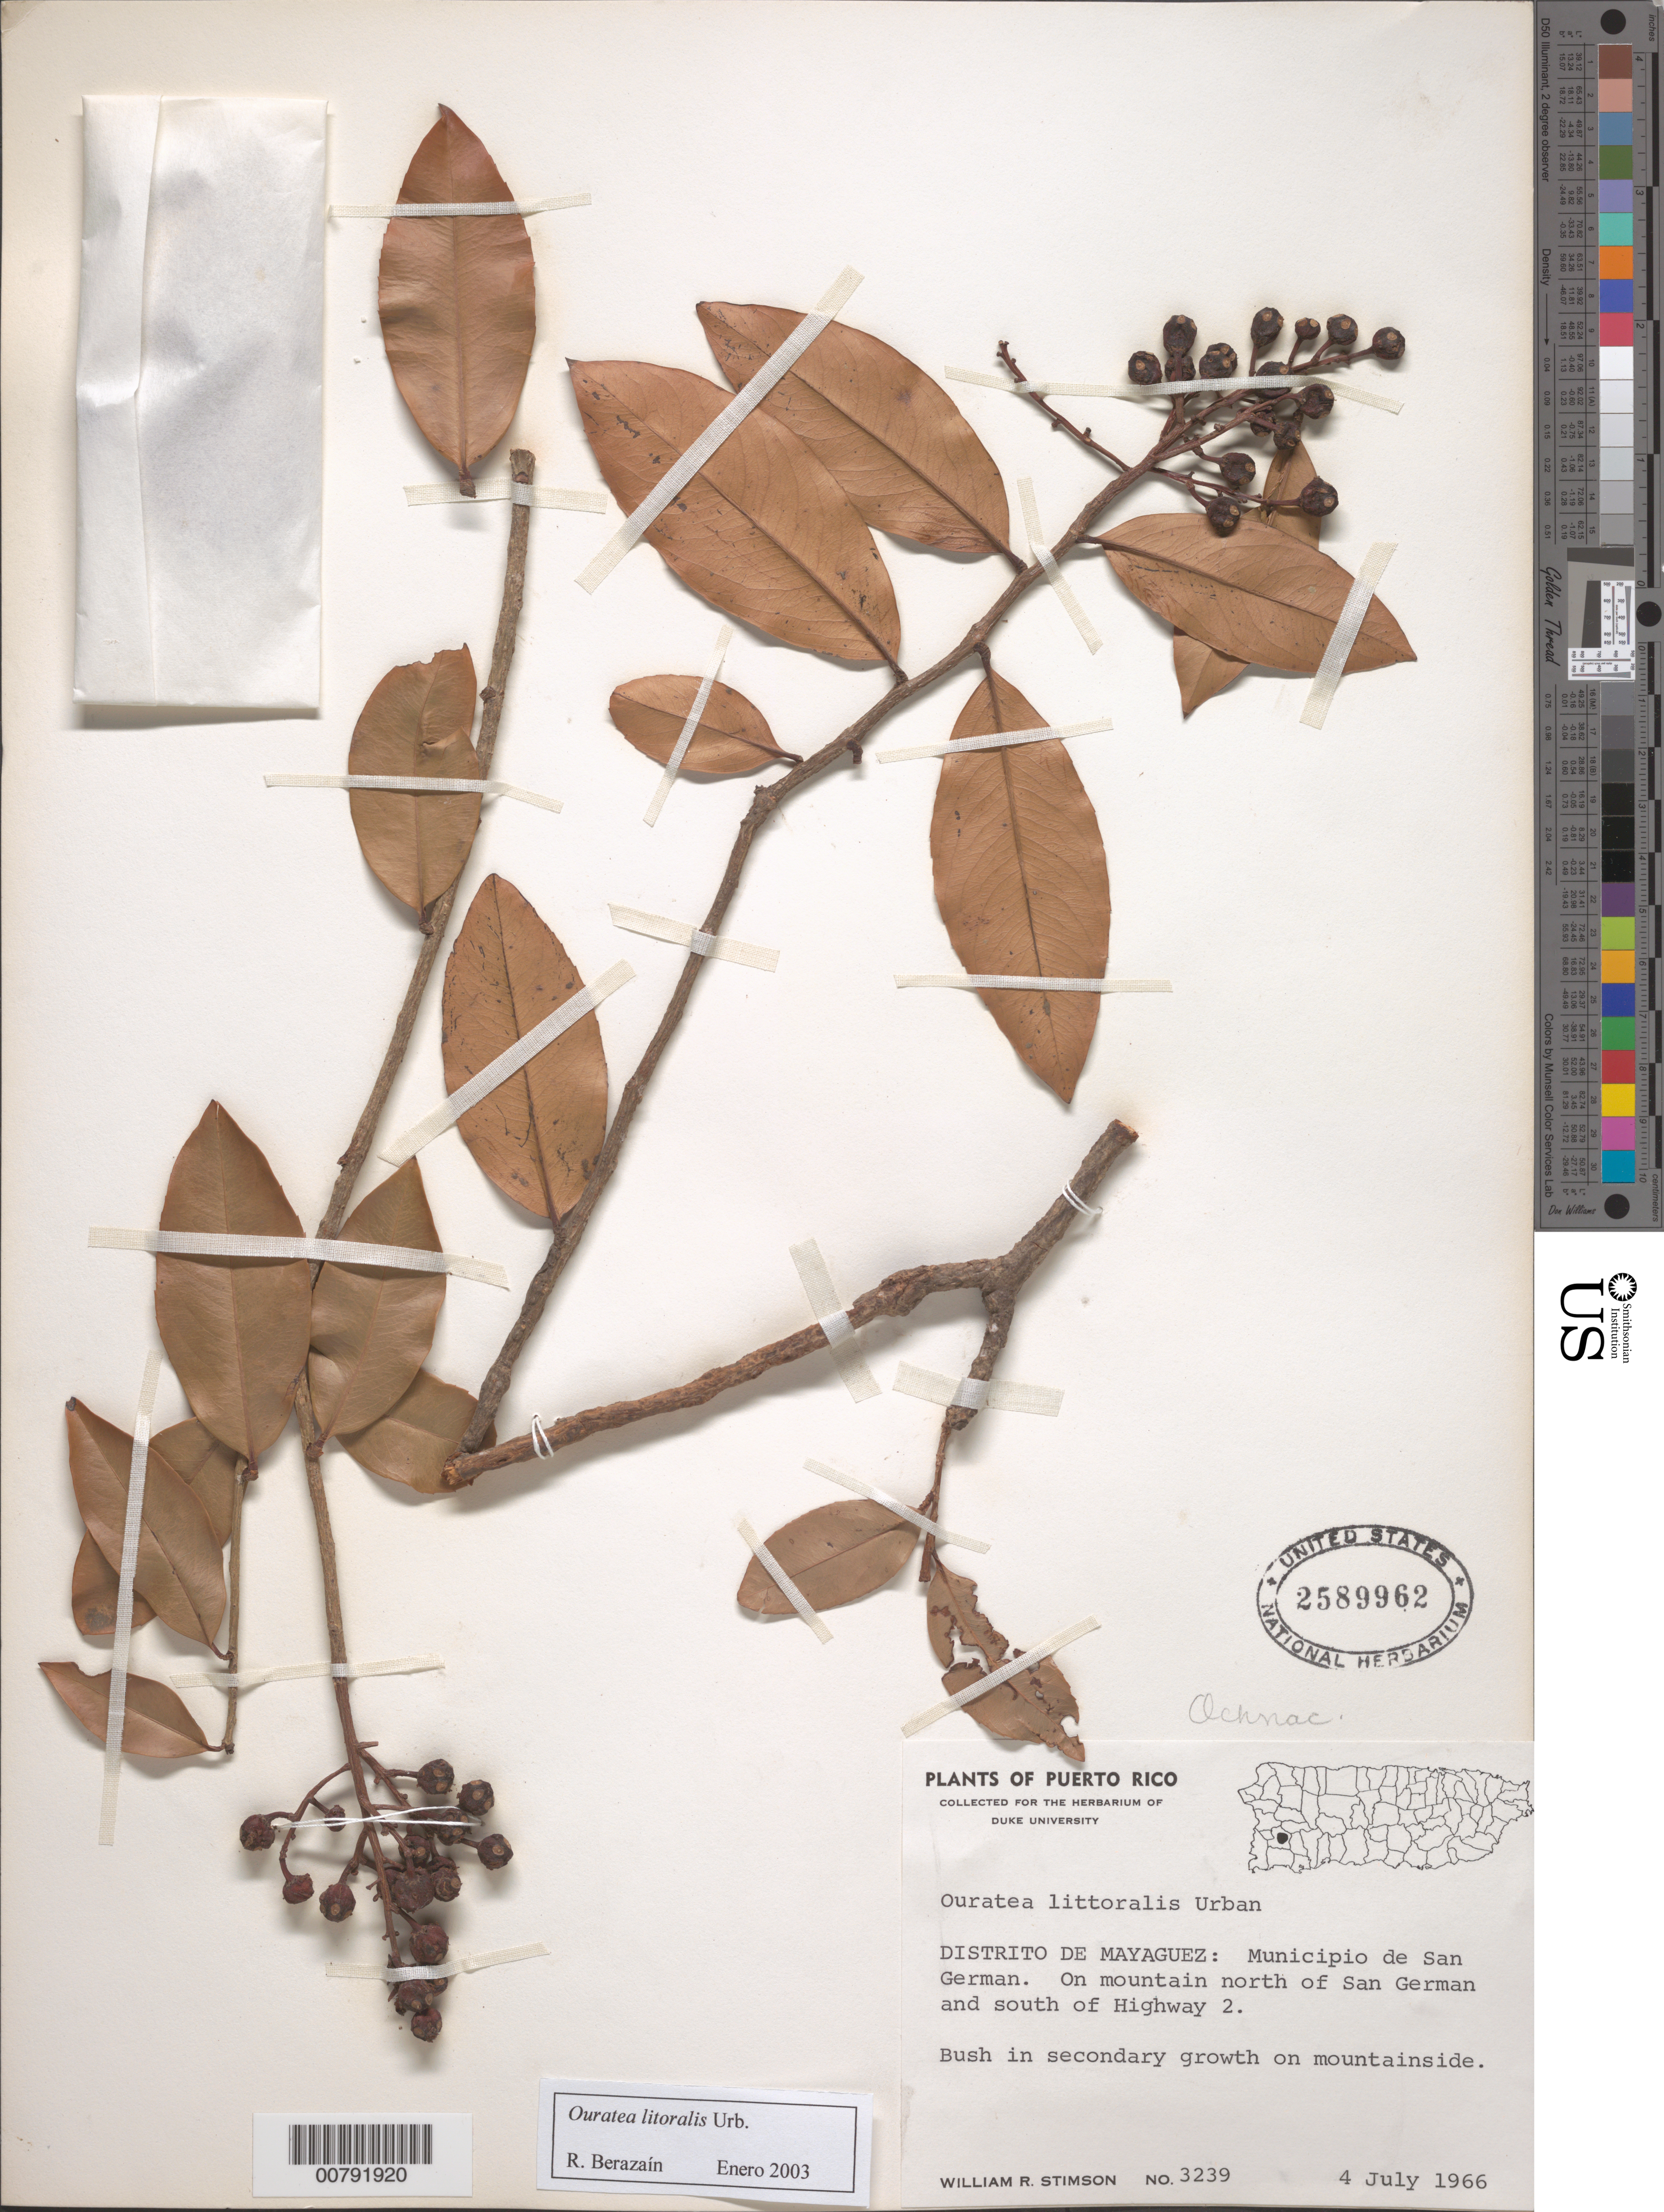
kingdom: Plantae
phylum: Tracheophyta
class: Magnoliopsida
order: Malpighiales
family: Ochnaceae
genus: Ouratea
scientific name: Ouratea littoralis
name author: Urb.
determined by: Berazaín, R.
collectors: W. R. Stimson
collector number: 3239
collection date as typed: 04 Jul 1966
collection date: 1966-07-04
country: Puerto Rico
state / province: San Germán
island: Puerto Rico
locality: Mun. San German, N of San German and S of Highway 2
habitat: Secondary growth on mountainside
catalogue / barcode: US 2589962